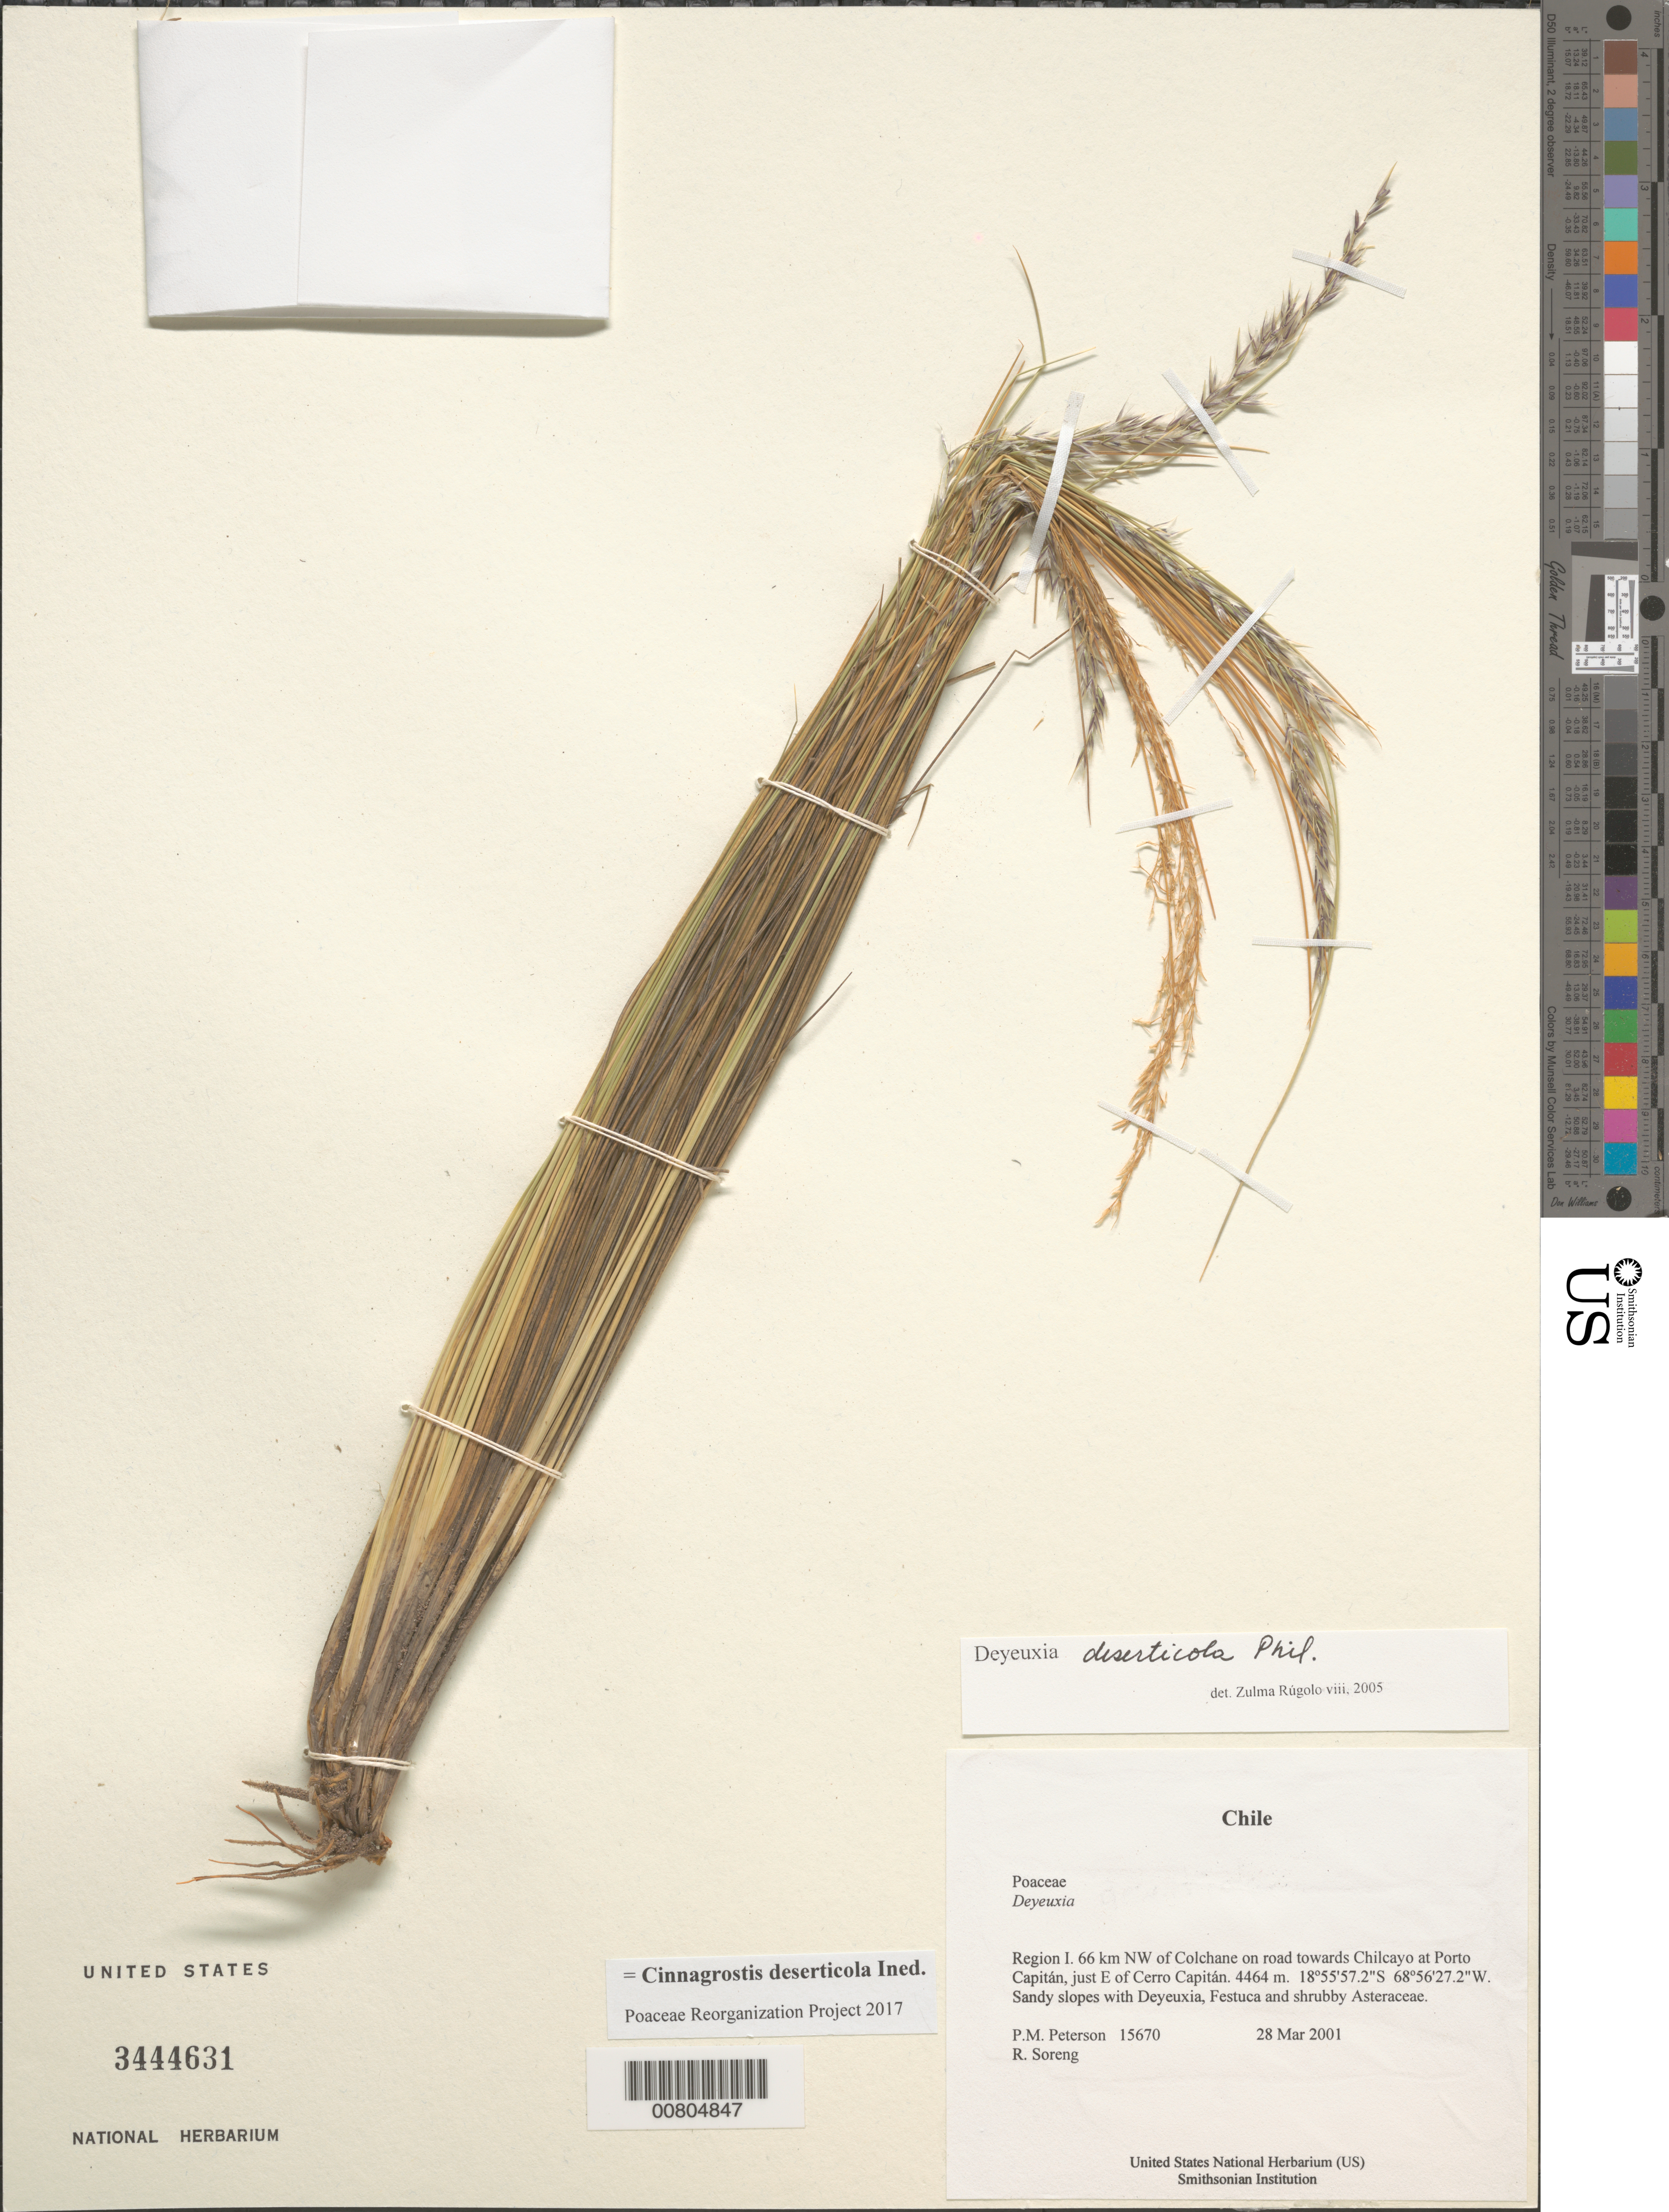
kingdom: Plantae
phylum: Tracheophyta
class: Liliopsida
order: Poales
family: Poaceae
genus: Cinnagrostis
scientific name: Cinnagrostis deserticola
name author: (Phil.) P.M. Peterson et al.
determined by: Poaceae Reorganization Project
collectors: P. M. Peterson & R. J. Soreng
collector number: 15670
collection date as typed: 28 Mar 2001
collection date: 2001-03-28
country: Chile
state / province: Tarapacá (I)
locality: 66 km NW of Colchane on road towards Chilcayo at Porto Capitán, just E of Cerro Capitán.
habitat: Sandy slopes with Deyeuxia, Festuca and shruby Asteraceae.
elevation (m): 4464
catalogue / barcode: US 3444631